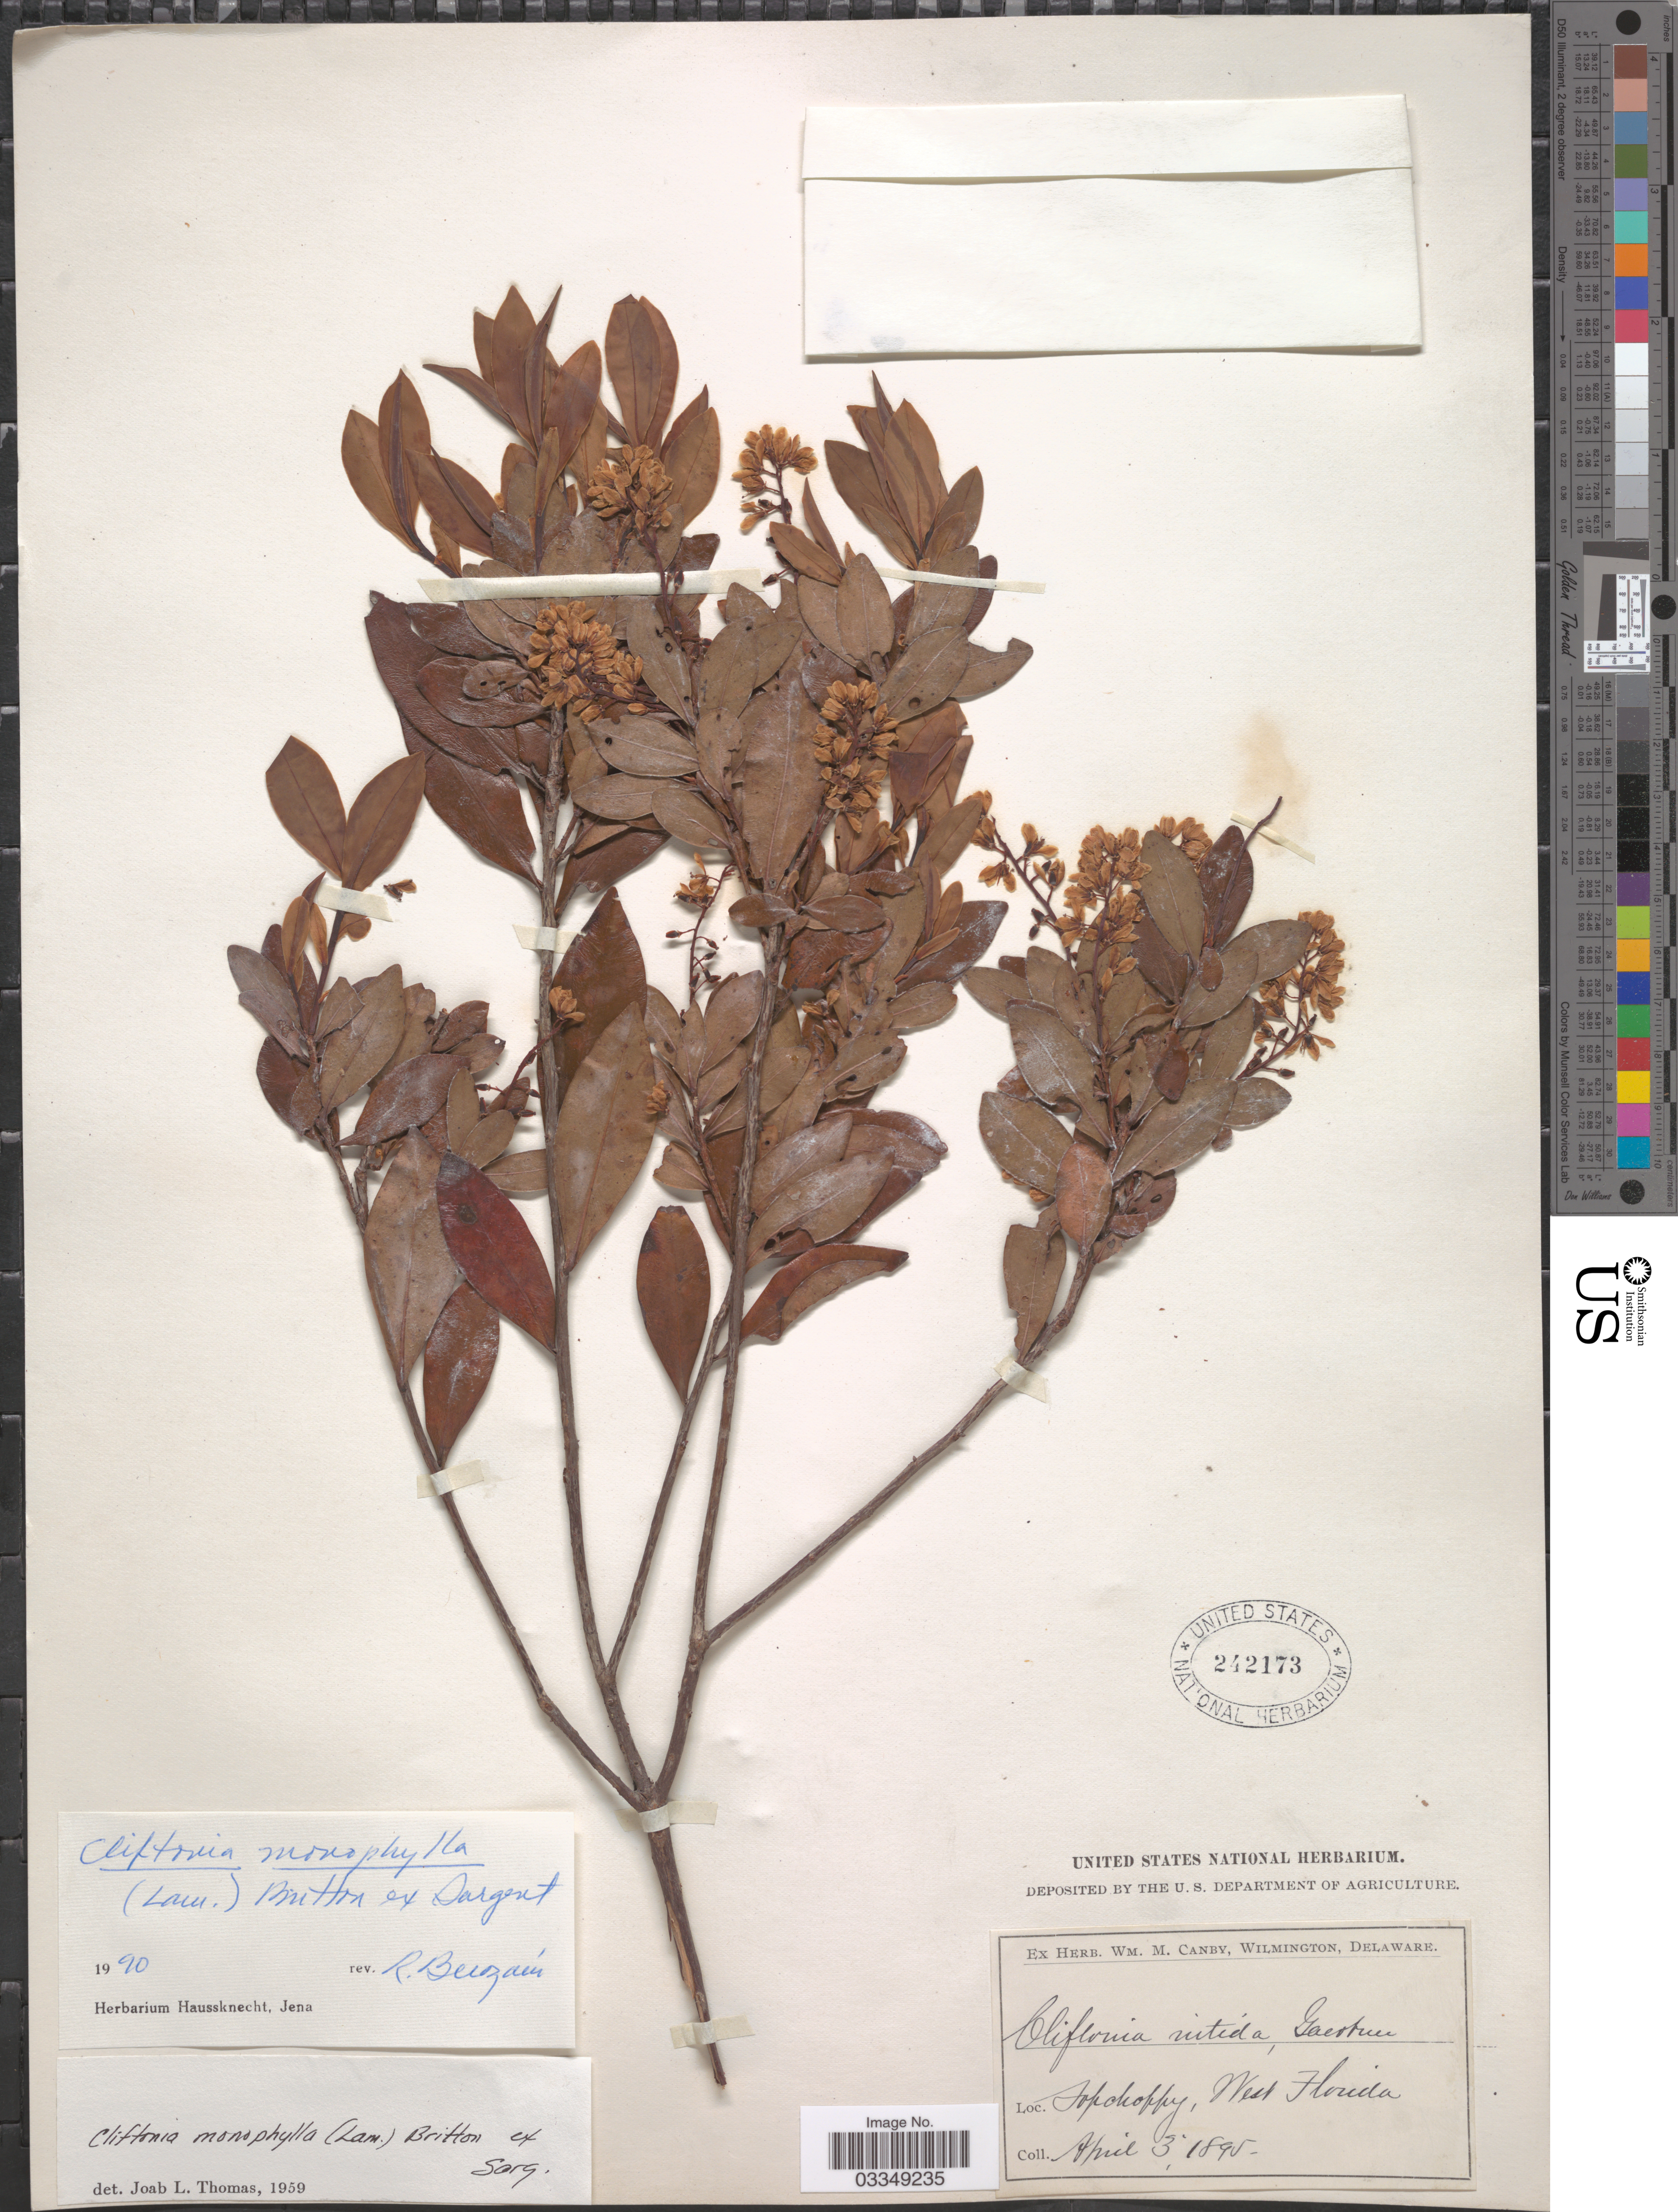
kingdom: Plantae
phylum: Tracheophyta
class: Magnoliopsida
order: Ericales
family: Cyrillaceae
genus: Cliftonia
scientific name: Cliftonia monophylla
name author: (Lam.) Britton ex Sarg.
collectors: ex herb. W.M. Canby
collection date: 1895-04-03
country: United States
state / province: Florida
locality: Sopchoppy, West Florida.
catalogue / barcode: US 242173